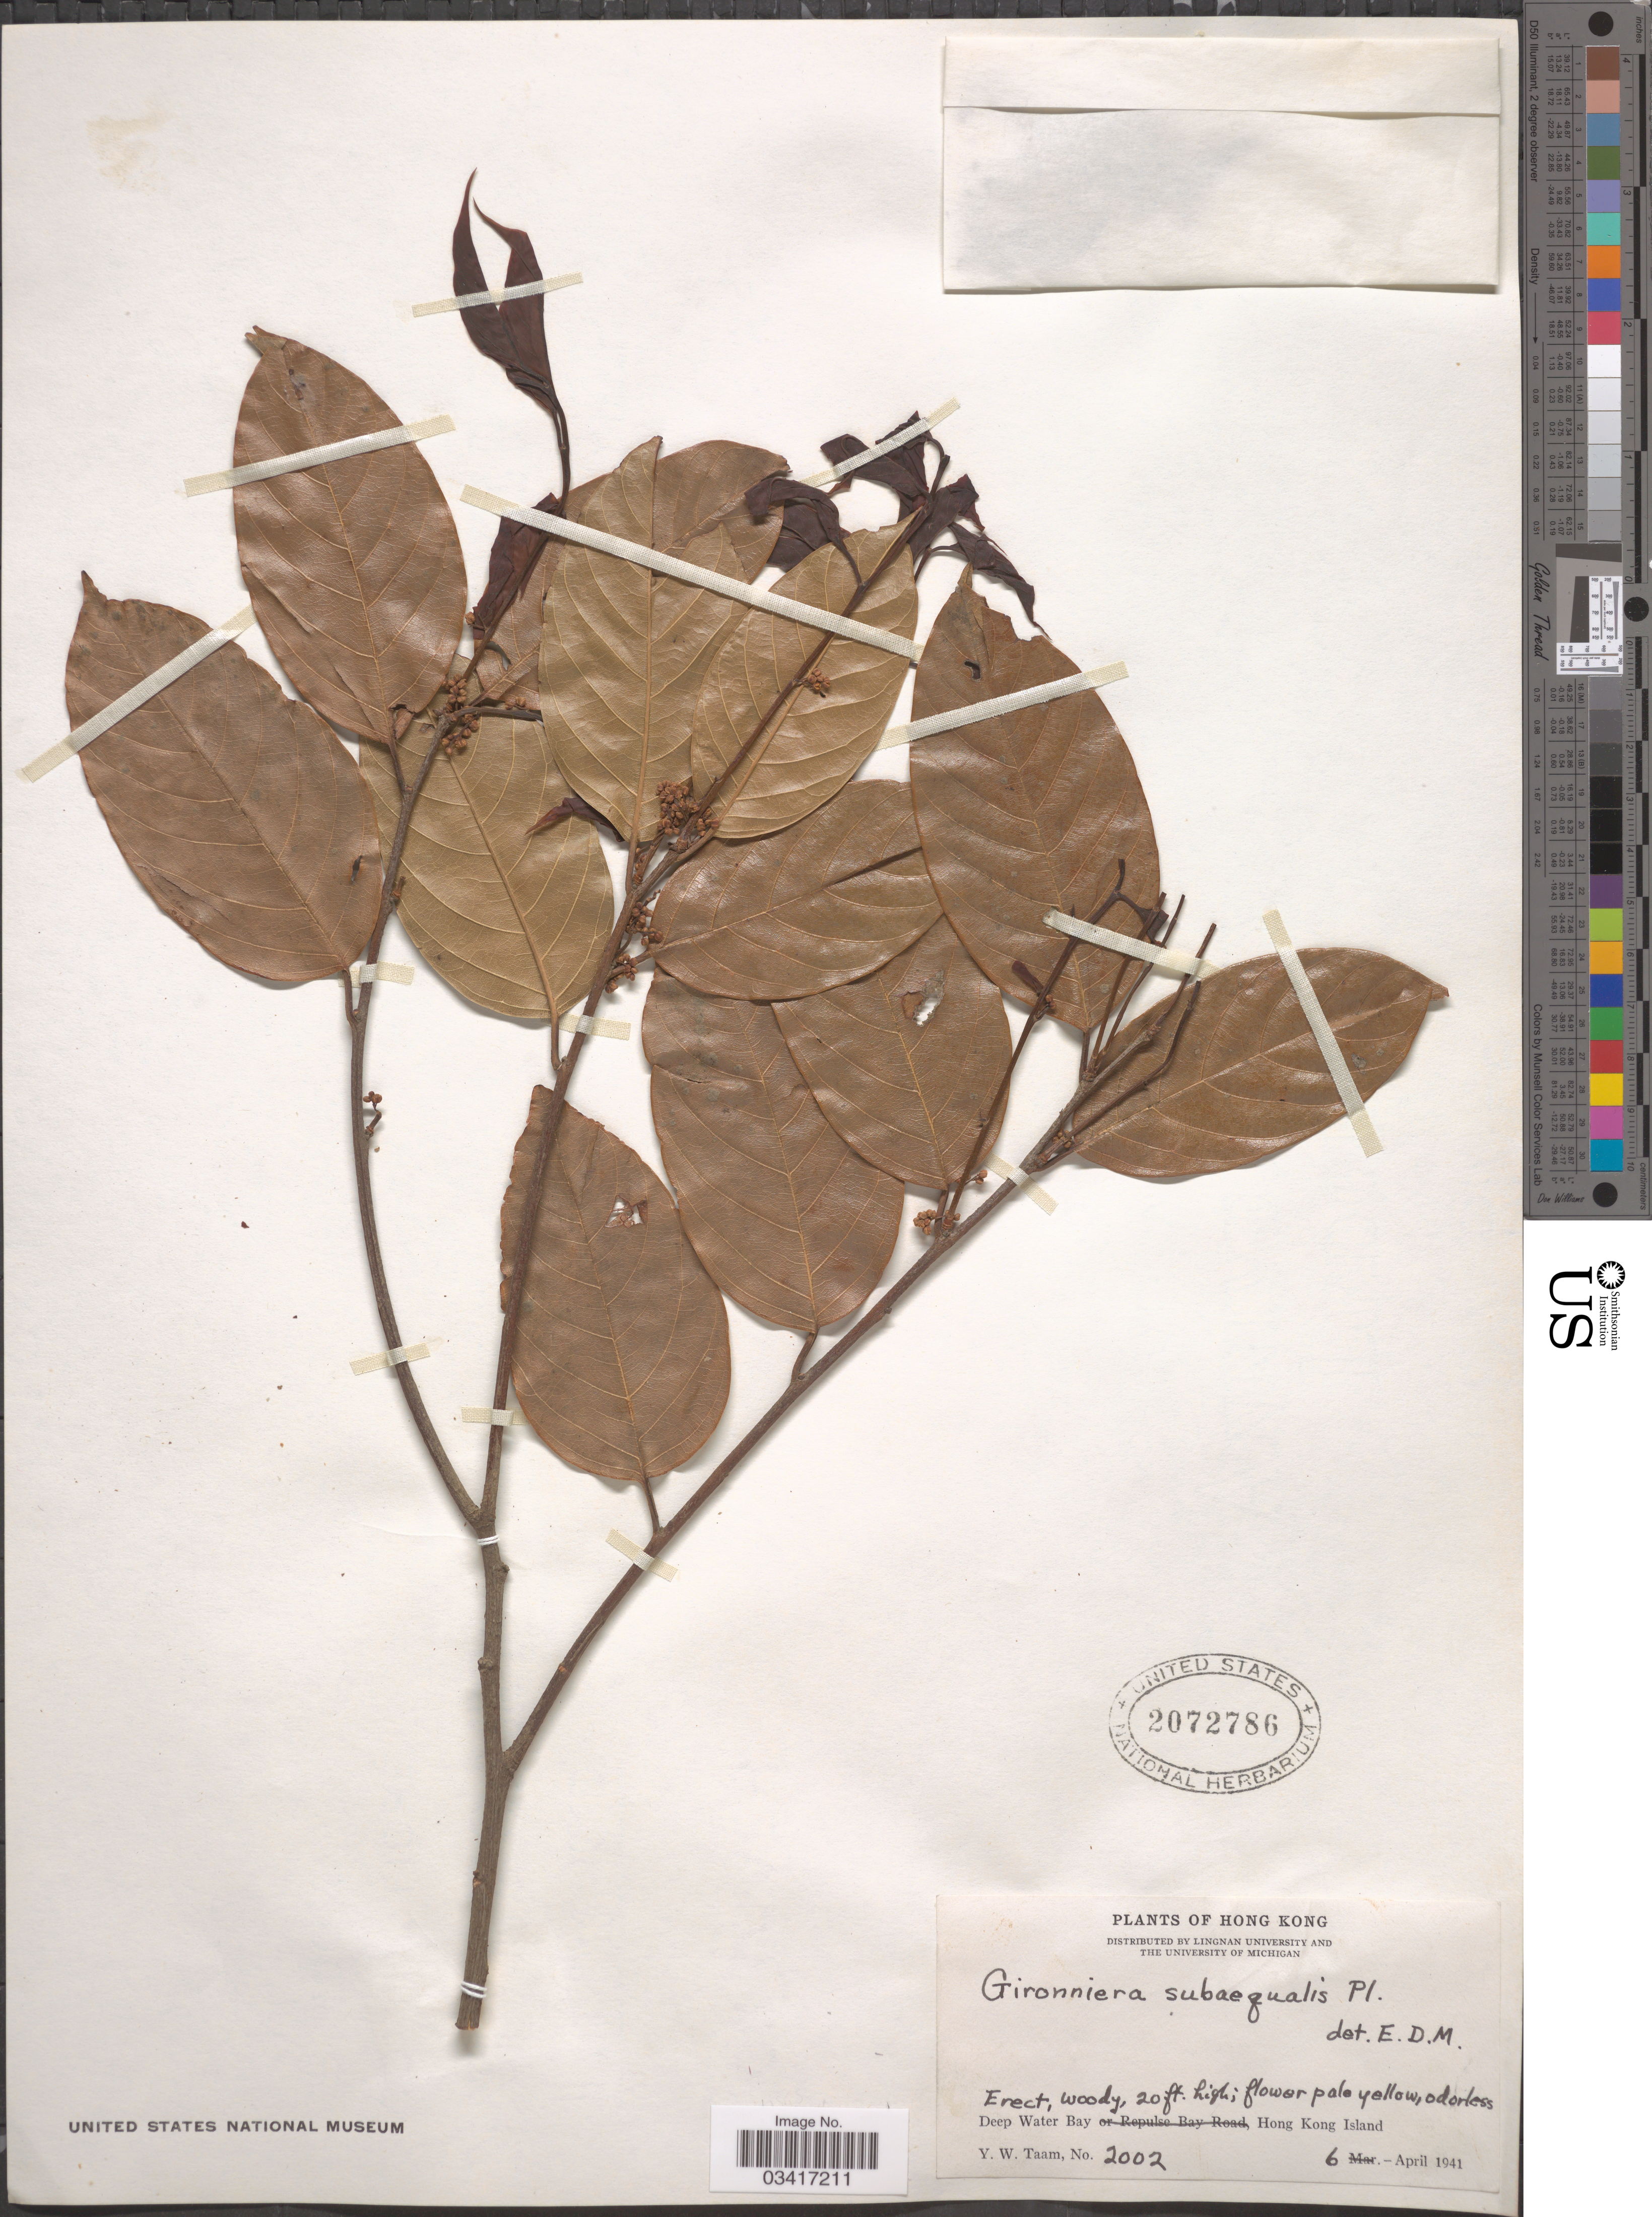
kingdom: Plantae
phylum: Tracheophyta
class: Magnoliopsida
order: Rosales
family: Cannabaceae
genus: Gironniera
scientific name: Gironniera subaequalis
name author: Planch.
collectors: Y. W. Taam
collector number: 2002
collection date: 1941-04-06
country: China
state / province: Hong Kong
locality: Deep Water Bay, Hong Kong Island.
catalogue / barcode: US 2072786